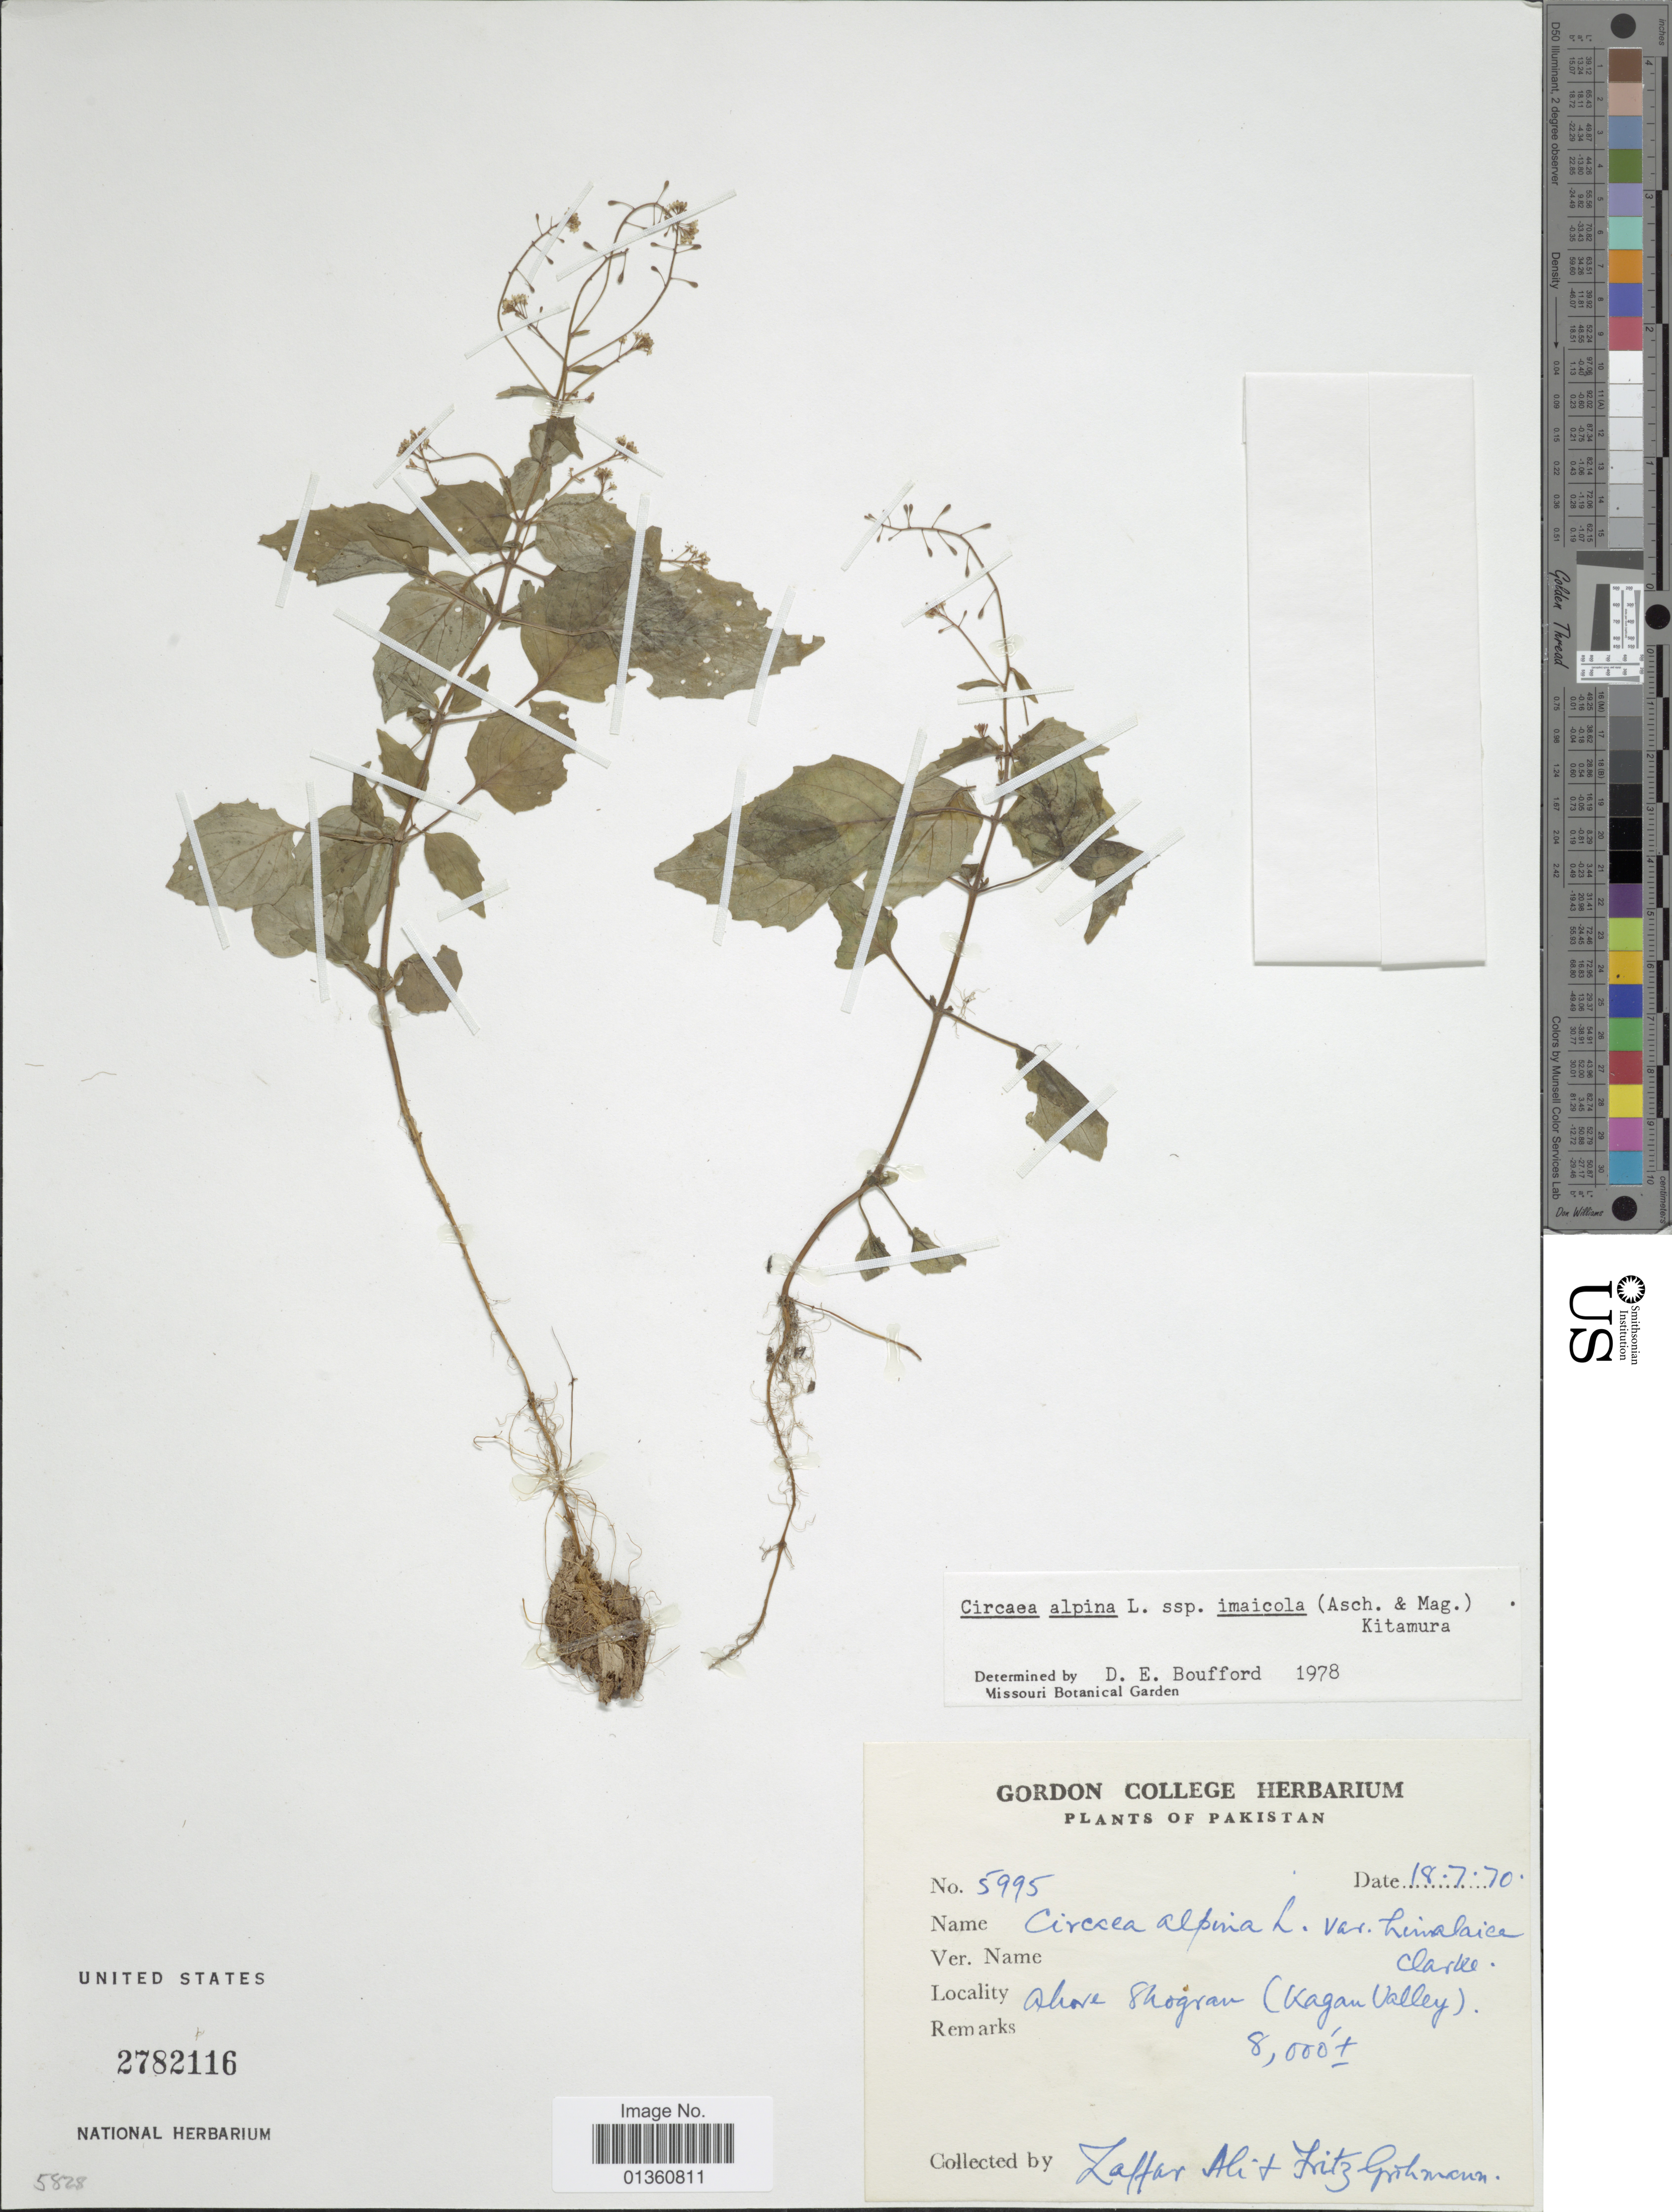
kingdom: Plantae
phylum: Tracheophyta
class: Magnoliopsida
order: Myrtales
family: Onagraceae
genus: Circaea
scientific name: Circaea alpina subsp. imaicola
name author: (Asch. & Magnus) Kitam.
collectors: L. Ali & F. Grohmann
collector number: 5995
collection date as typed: Transcribed d/m/y: 18/7/70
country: Pakistan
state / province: Khyber Pakhtunkhwa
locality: Above Shogran (Kagan Valley)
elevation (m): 2438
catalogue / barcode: US 2782116